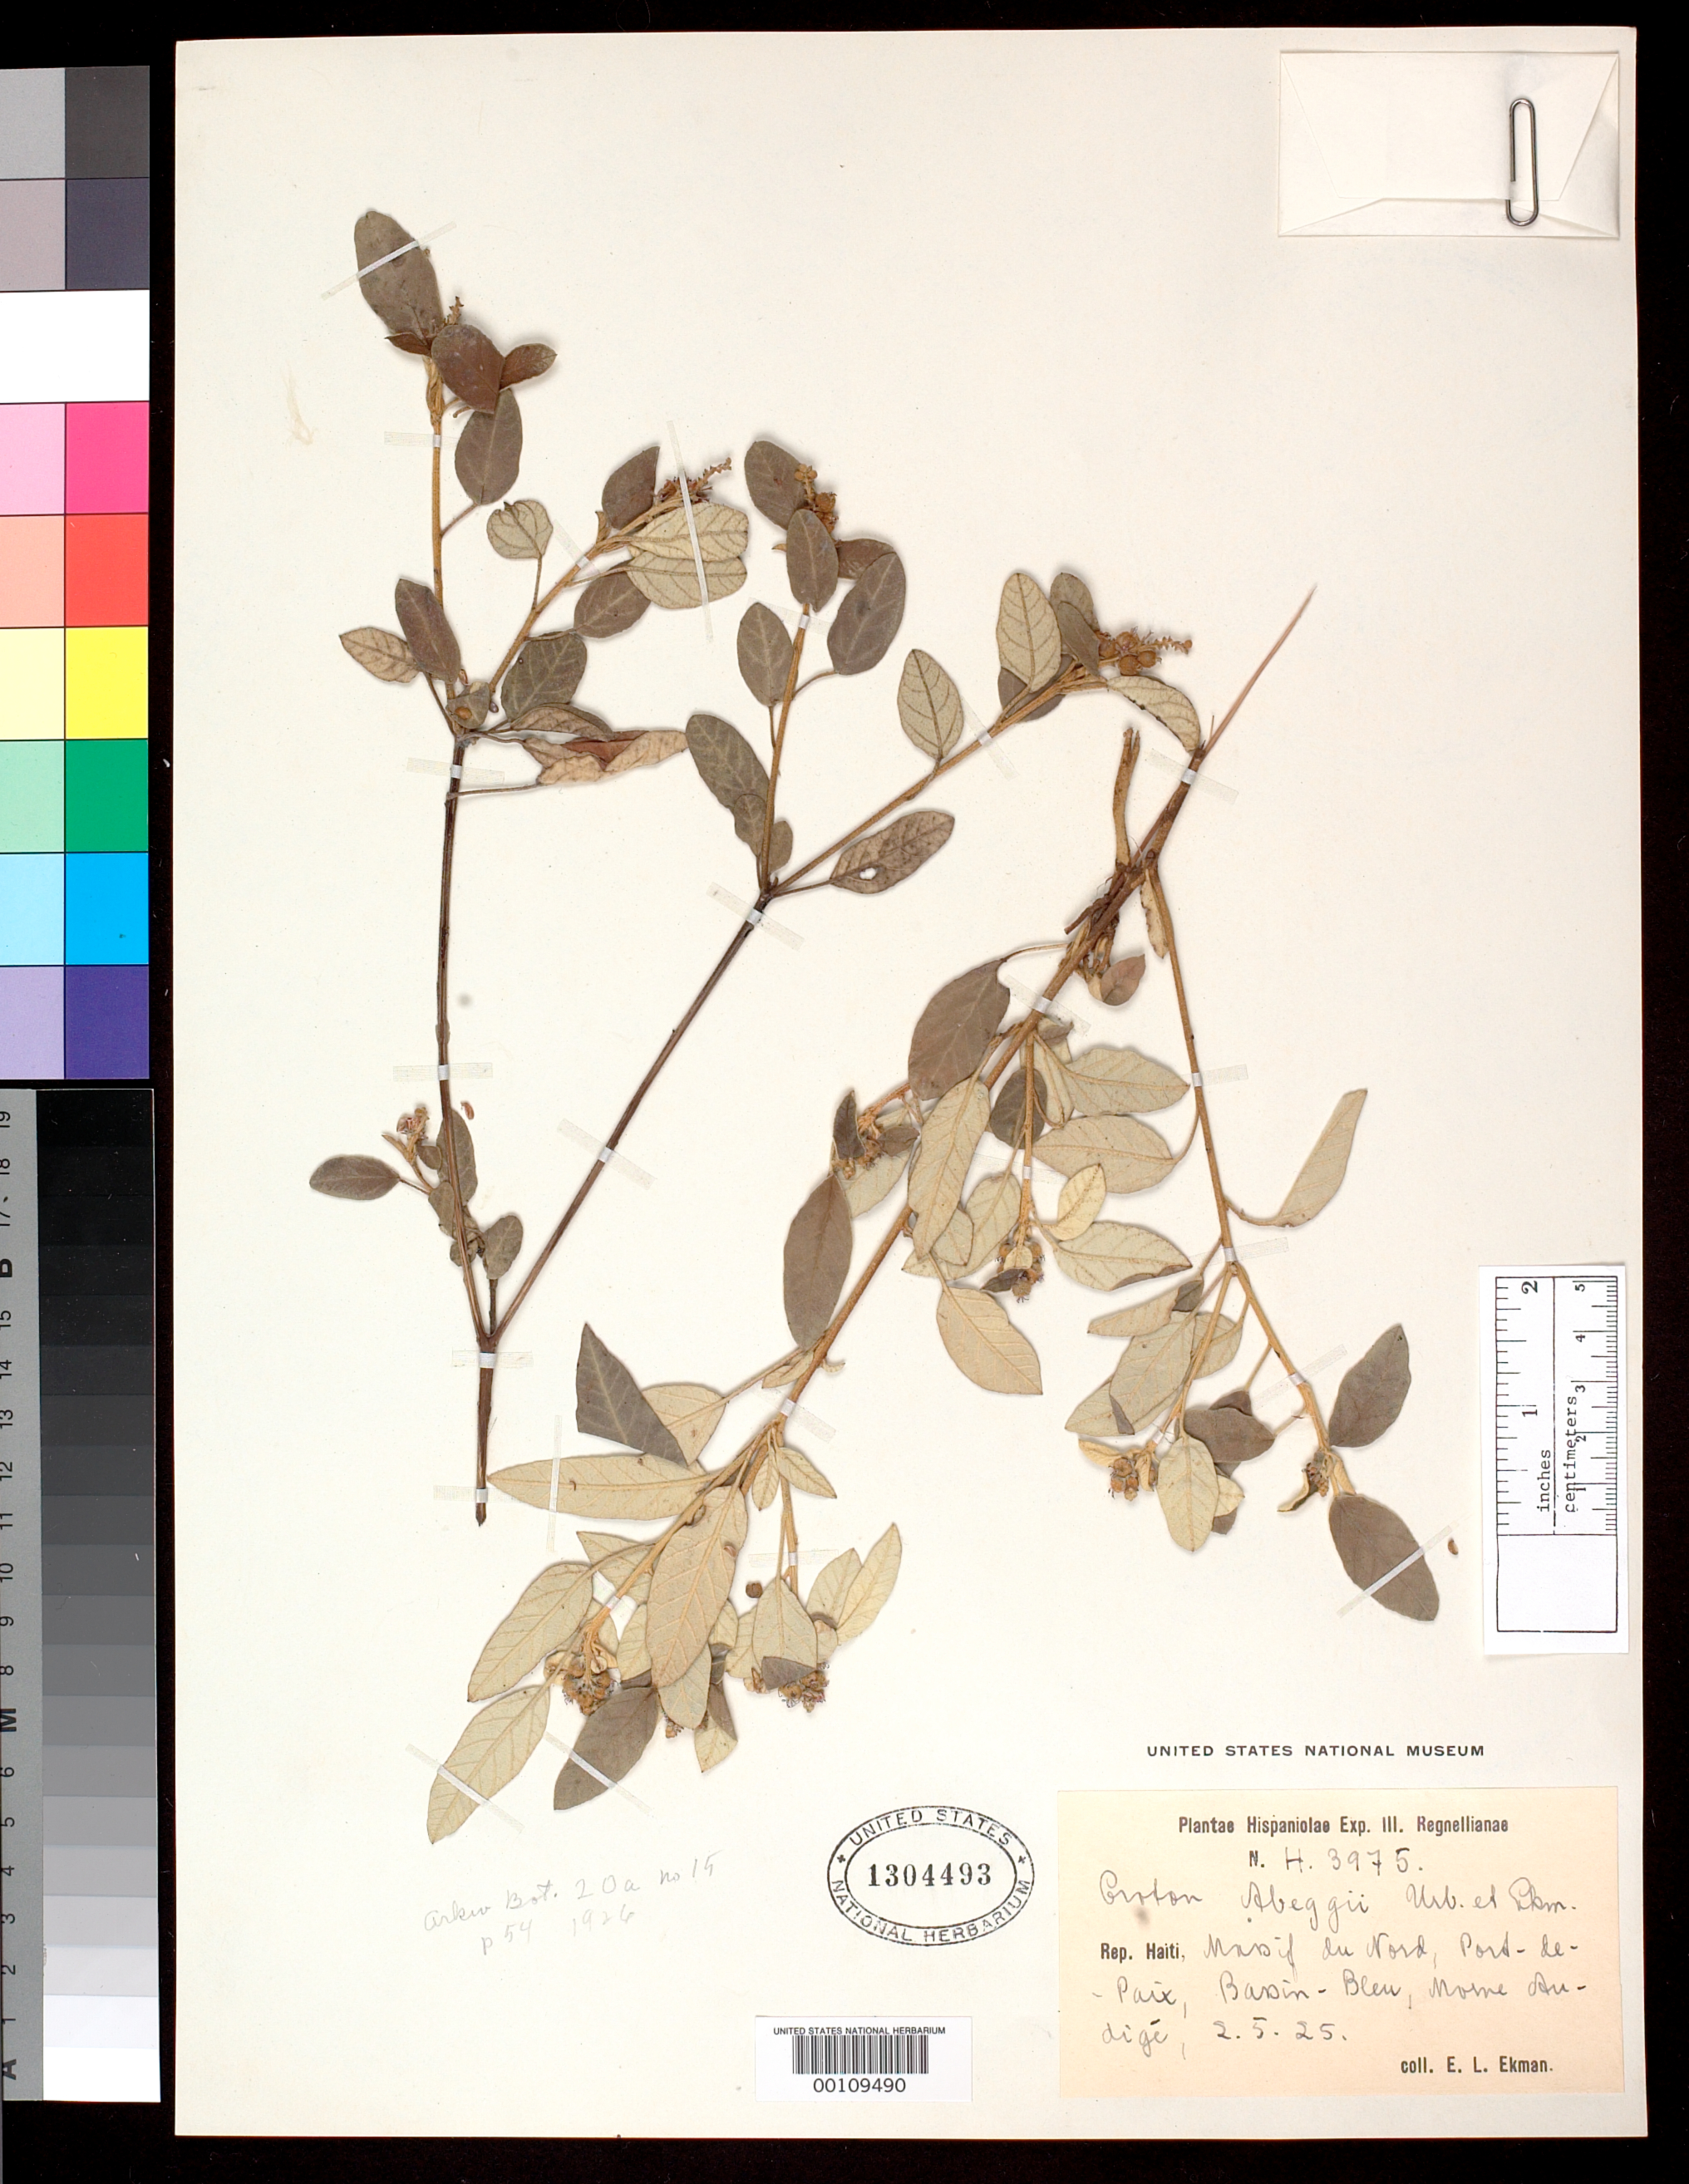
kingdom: Plantae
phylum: Tracheophyta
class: Magnoliopsida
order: Malpighiales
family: Euphorbiaceae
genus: Croton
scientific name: Croton abeggii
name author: Urb. & Ekman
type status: Isotype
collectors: E. L. Ekman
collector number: H 3975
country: Haiti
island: Hispaniola Island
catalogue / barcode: US 1304493